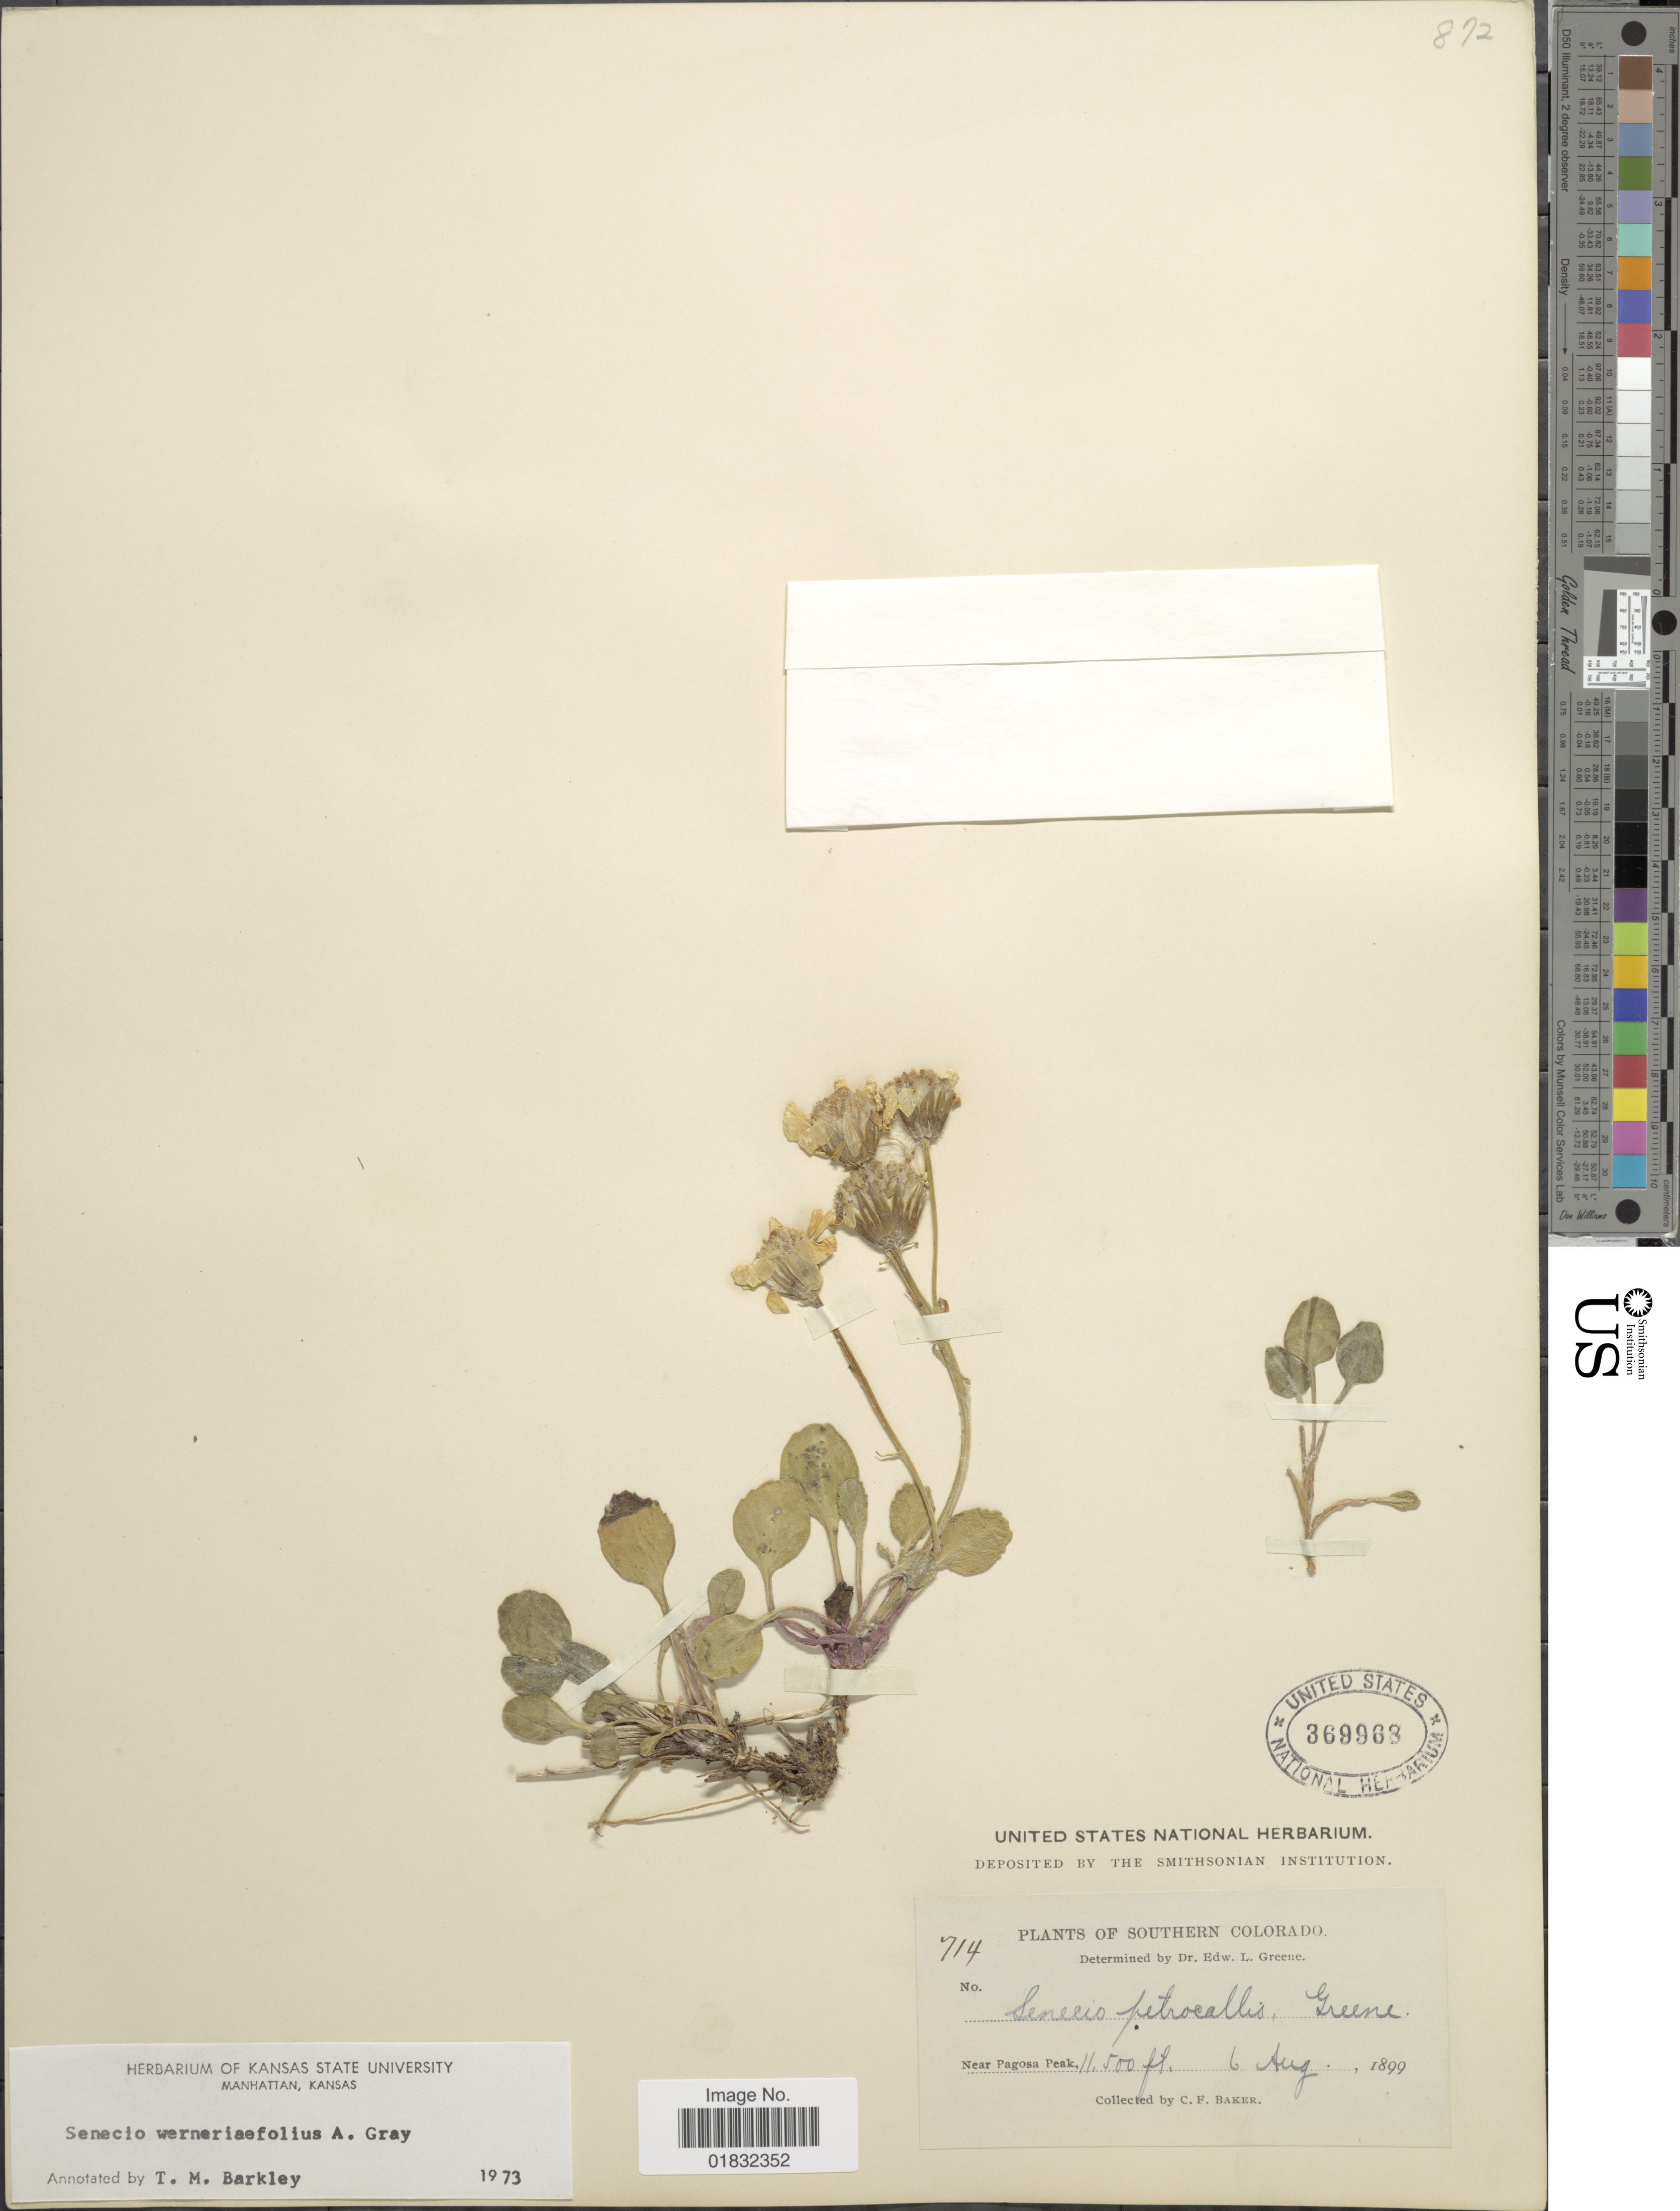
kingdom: Plantae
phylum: Tracheophyta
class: Magnoliopsida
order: Asterales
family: Asteraceae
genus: Packera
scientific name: Packera werneriifolia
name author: (A. Gray) W.A. Weber & Á. Löve ex Trock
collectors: C. F. Baker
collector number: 714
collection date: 1899-08-06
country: United States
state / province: Colorado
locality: Southern Colorado, Near Pagosa Peak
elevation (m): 3505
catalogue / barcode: US 369963